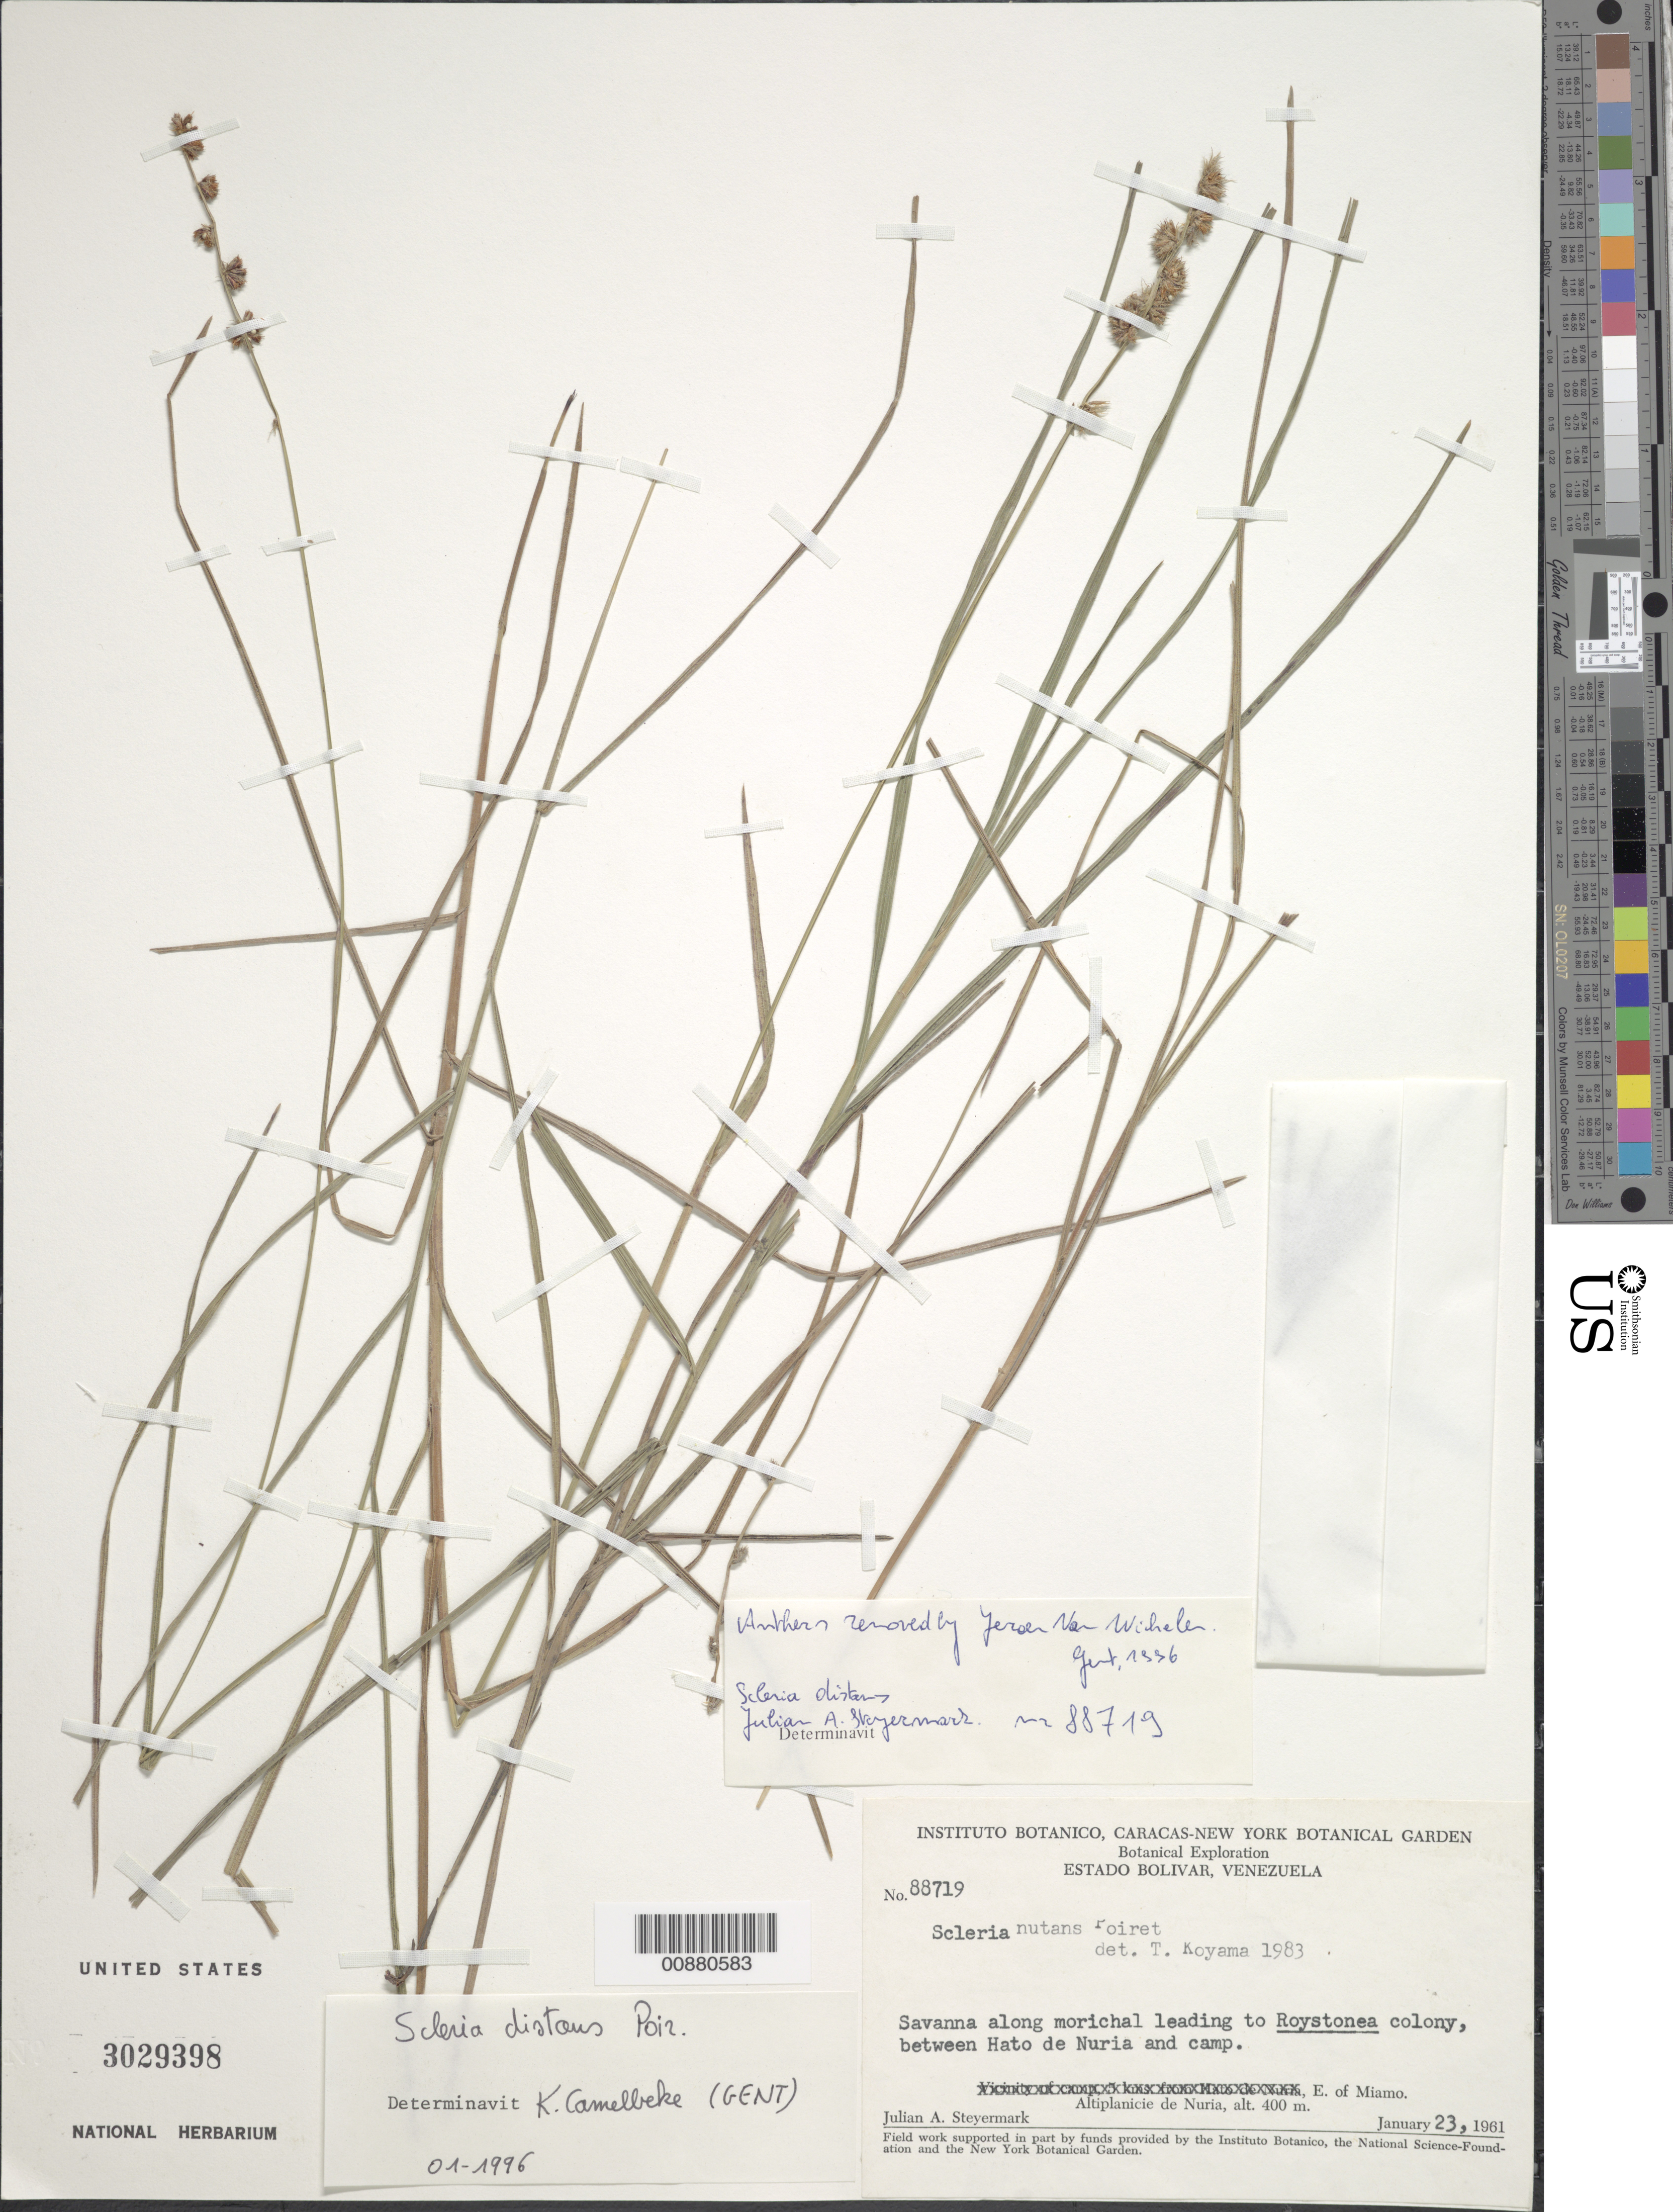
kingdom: Plantae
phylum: Tracheophyta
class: Liliopsida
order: Poales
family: Cyperaceae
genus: Scleria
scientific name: Scleria distans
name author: Poir.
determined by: Camelbeke, K.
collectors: J. Steyermark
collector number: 88719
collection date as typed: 23-Jan-61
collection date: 1961-01-23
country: Venezuela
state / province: Bolívar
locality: Altiplanicie de Nuria, E of Miamo, between Hato de Nuria and camp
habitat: Savanna along morichal leading to Roystonea colony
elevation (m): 400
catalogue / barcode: US 3029398